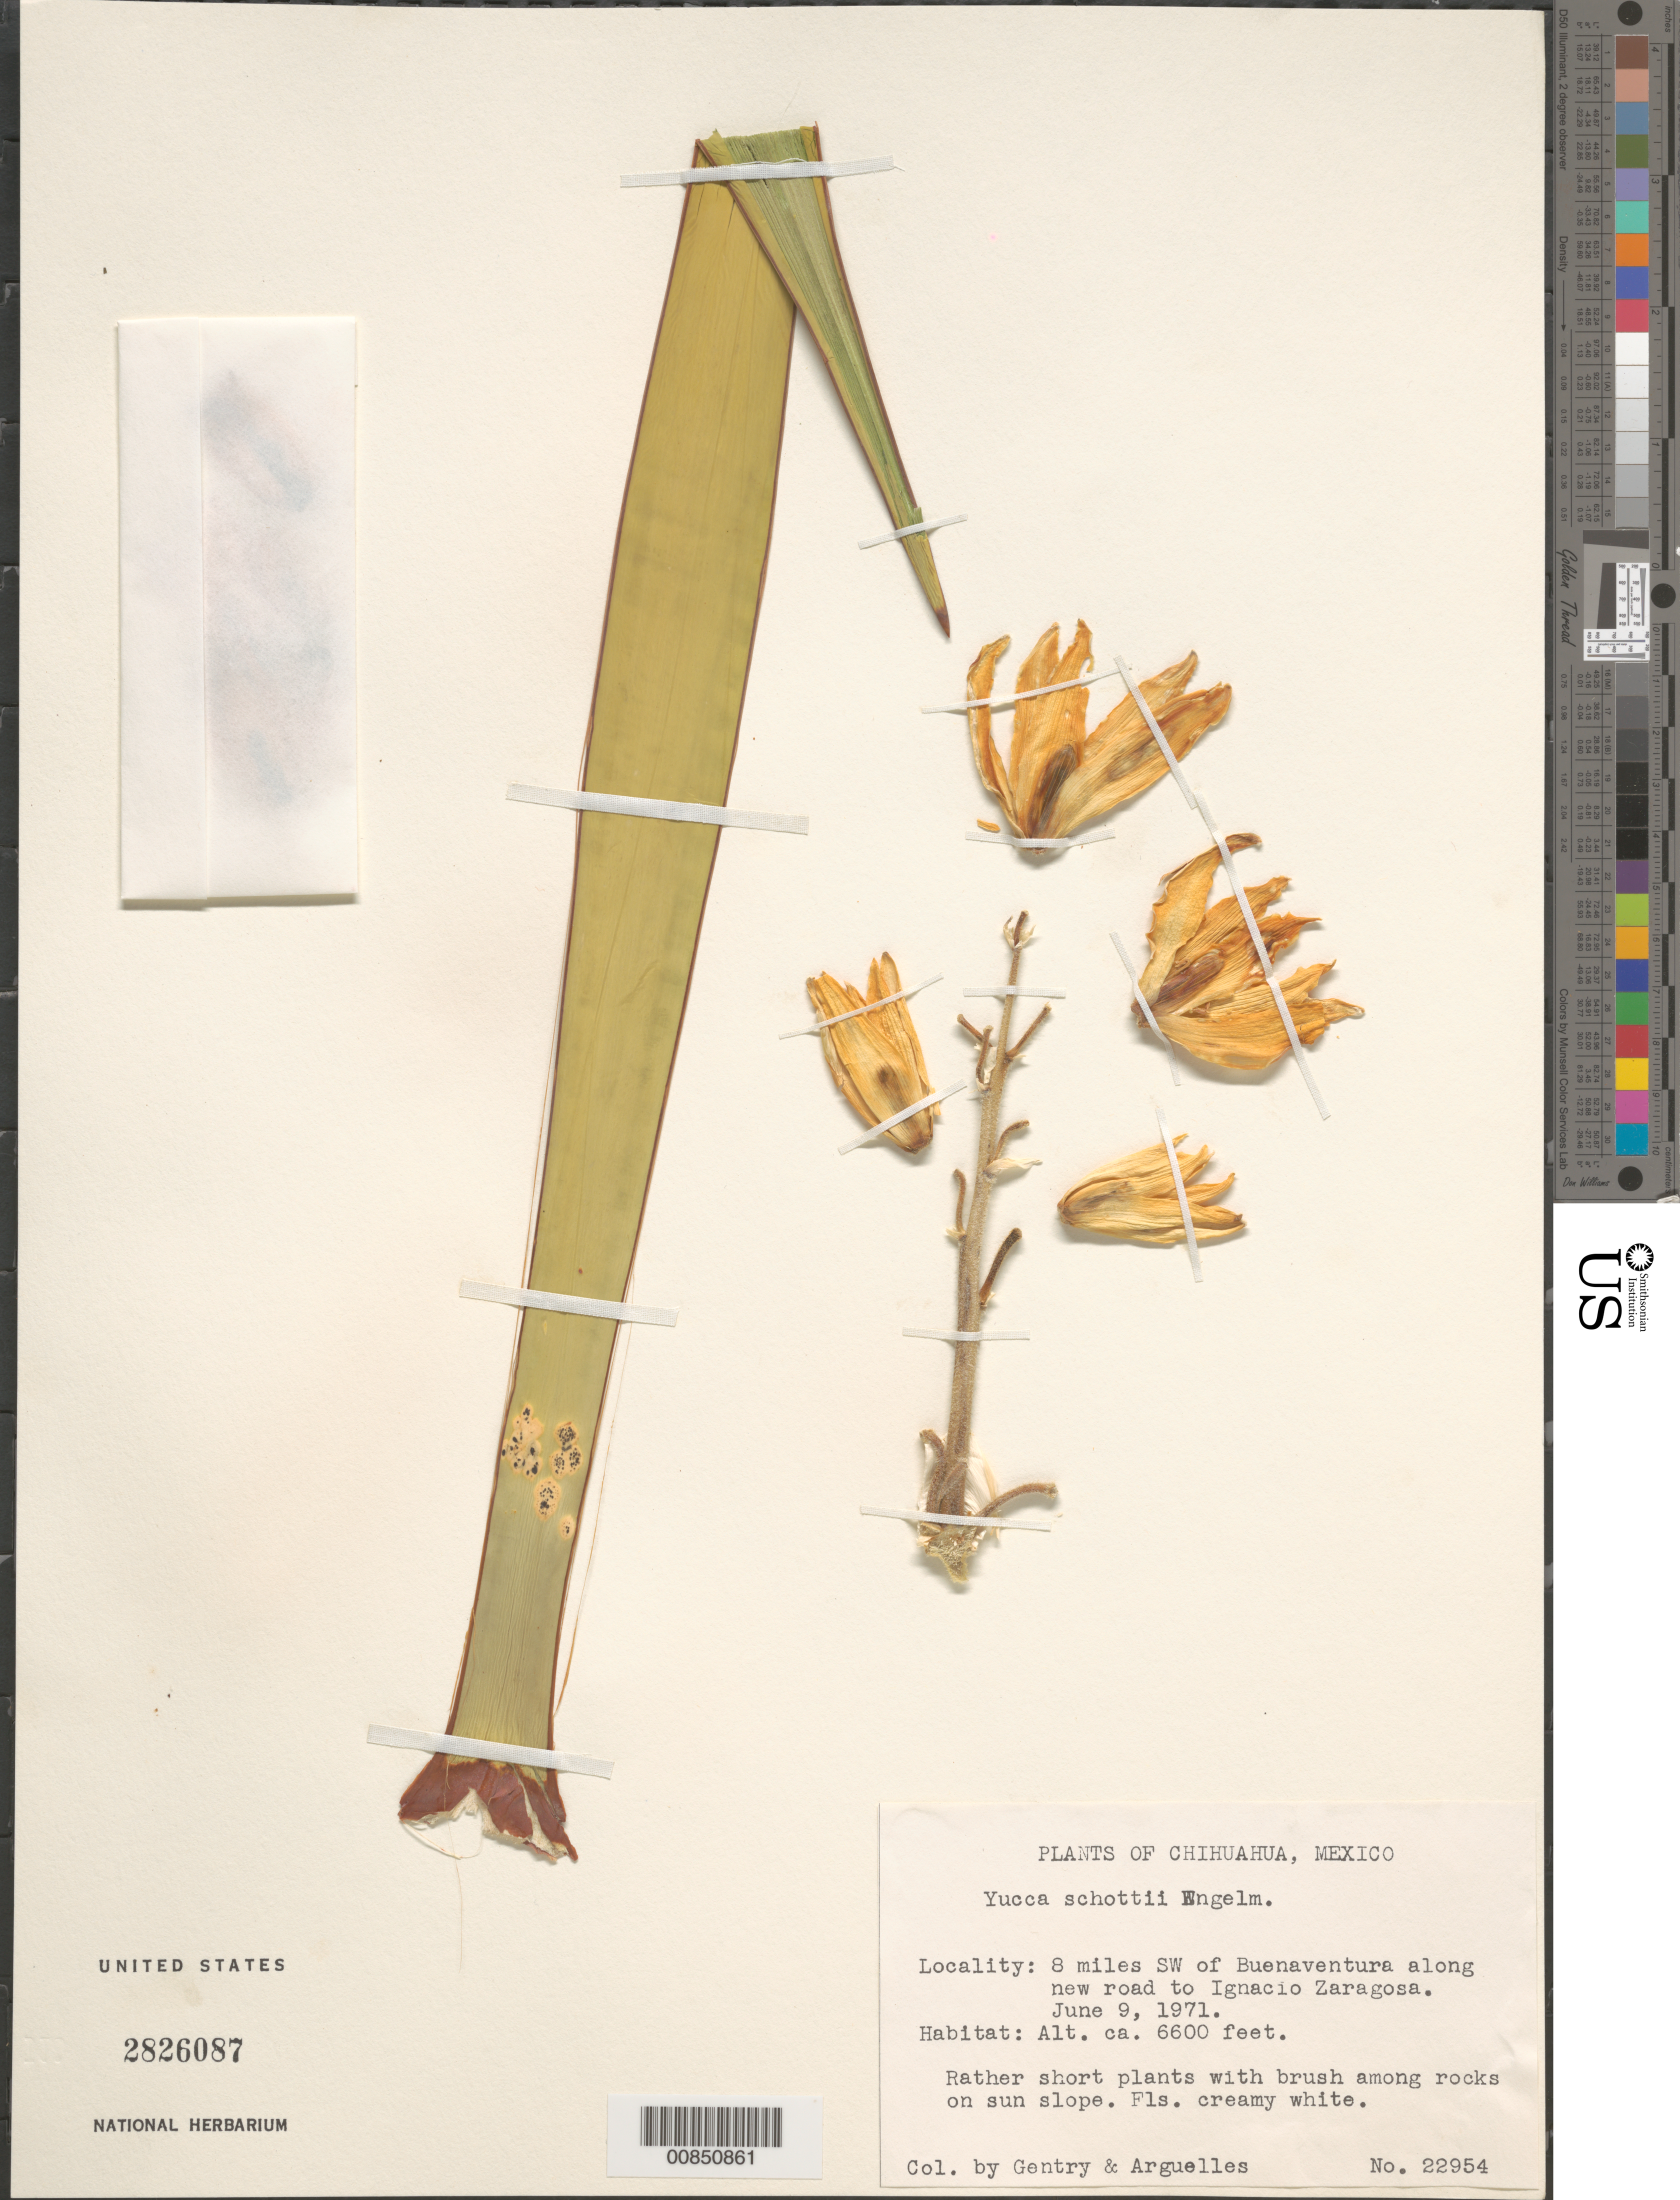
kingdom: Plantae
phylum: Tracheophyta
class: Liliopsida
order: Asparagales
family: Asparagaceae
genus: Yucca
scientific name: Yucca schottii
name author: Engelm.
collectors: Gentry, -- & Arguelles, --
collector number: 22954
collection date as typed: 09 Jun 1971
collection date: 1971-06-09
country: Mexico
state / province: Chihuahua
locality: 8 miles SW of Buenaventura along new road to Ignacio Zaragoza.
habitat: With brush among rocks on sun slope.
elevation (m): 2012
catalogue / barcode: US 2826087